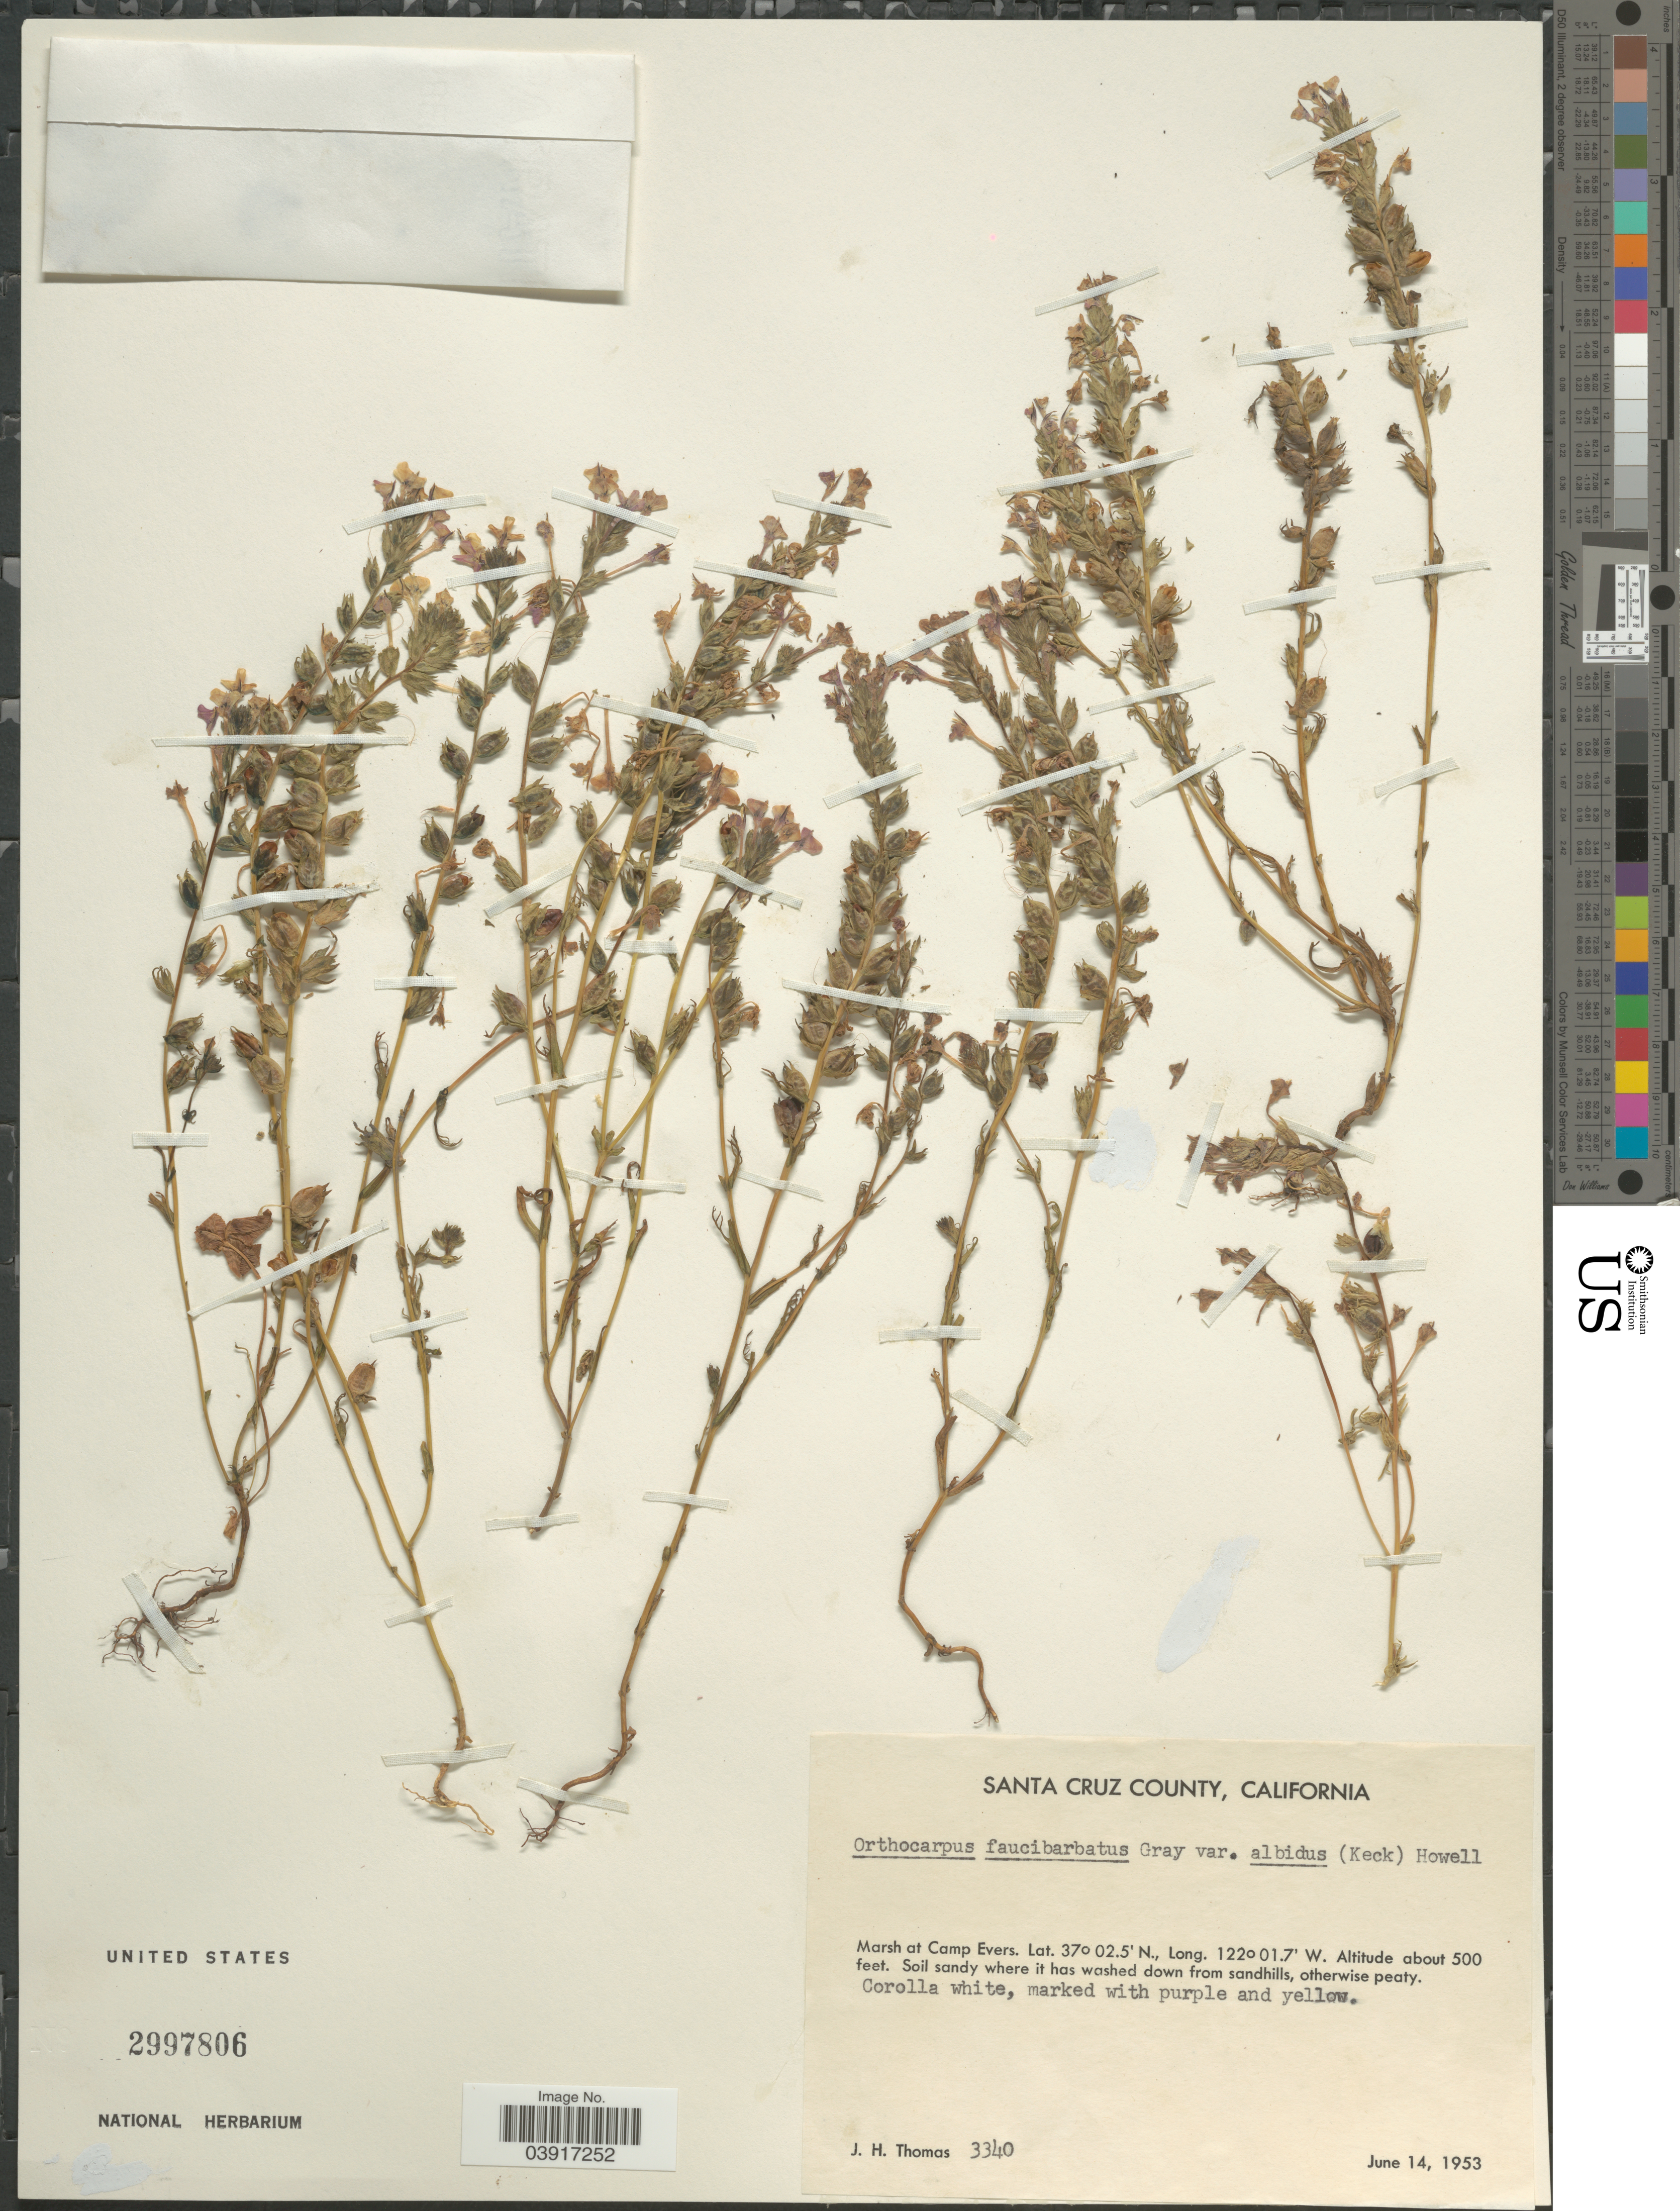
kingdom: Plantae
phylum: Tracheophyta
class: Magnoliopsida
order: Lamiales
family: Orobanchaceae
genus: Orthocarpus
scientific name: Orthocarpus faucibarbatus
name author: A. Gray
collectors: J. H. Thomas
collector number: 3340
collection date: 1953-06-14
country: United States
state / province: California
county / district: Santa Cruz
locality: Santa Cruz County. Marsh at Camp Evers.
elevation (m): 152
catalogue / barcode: US 2997806